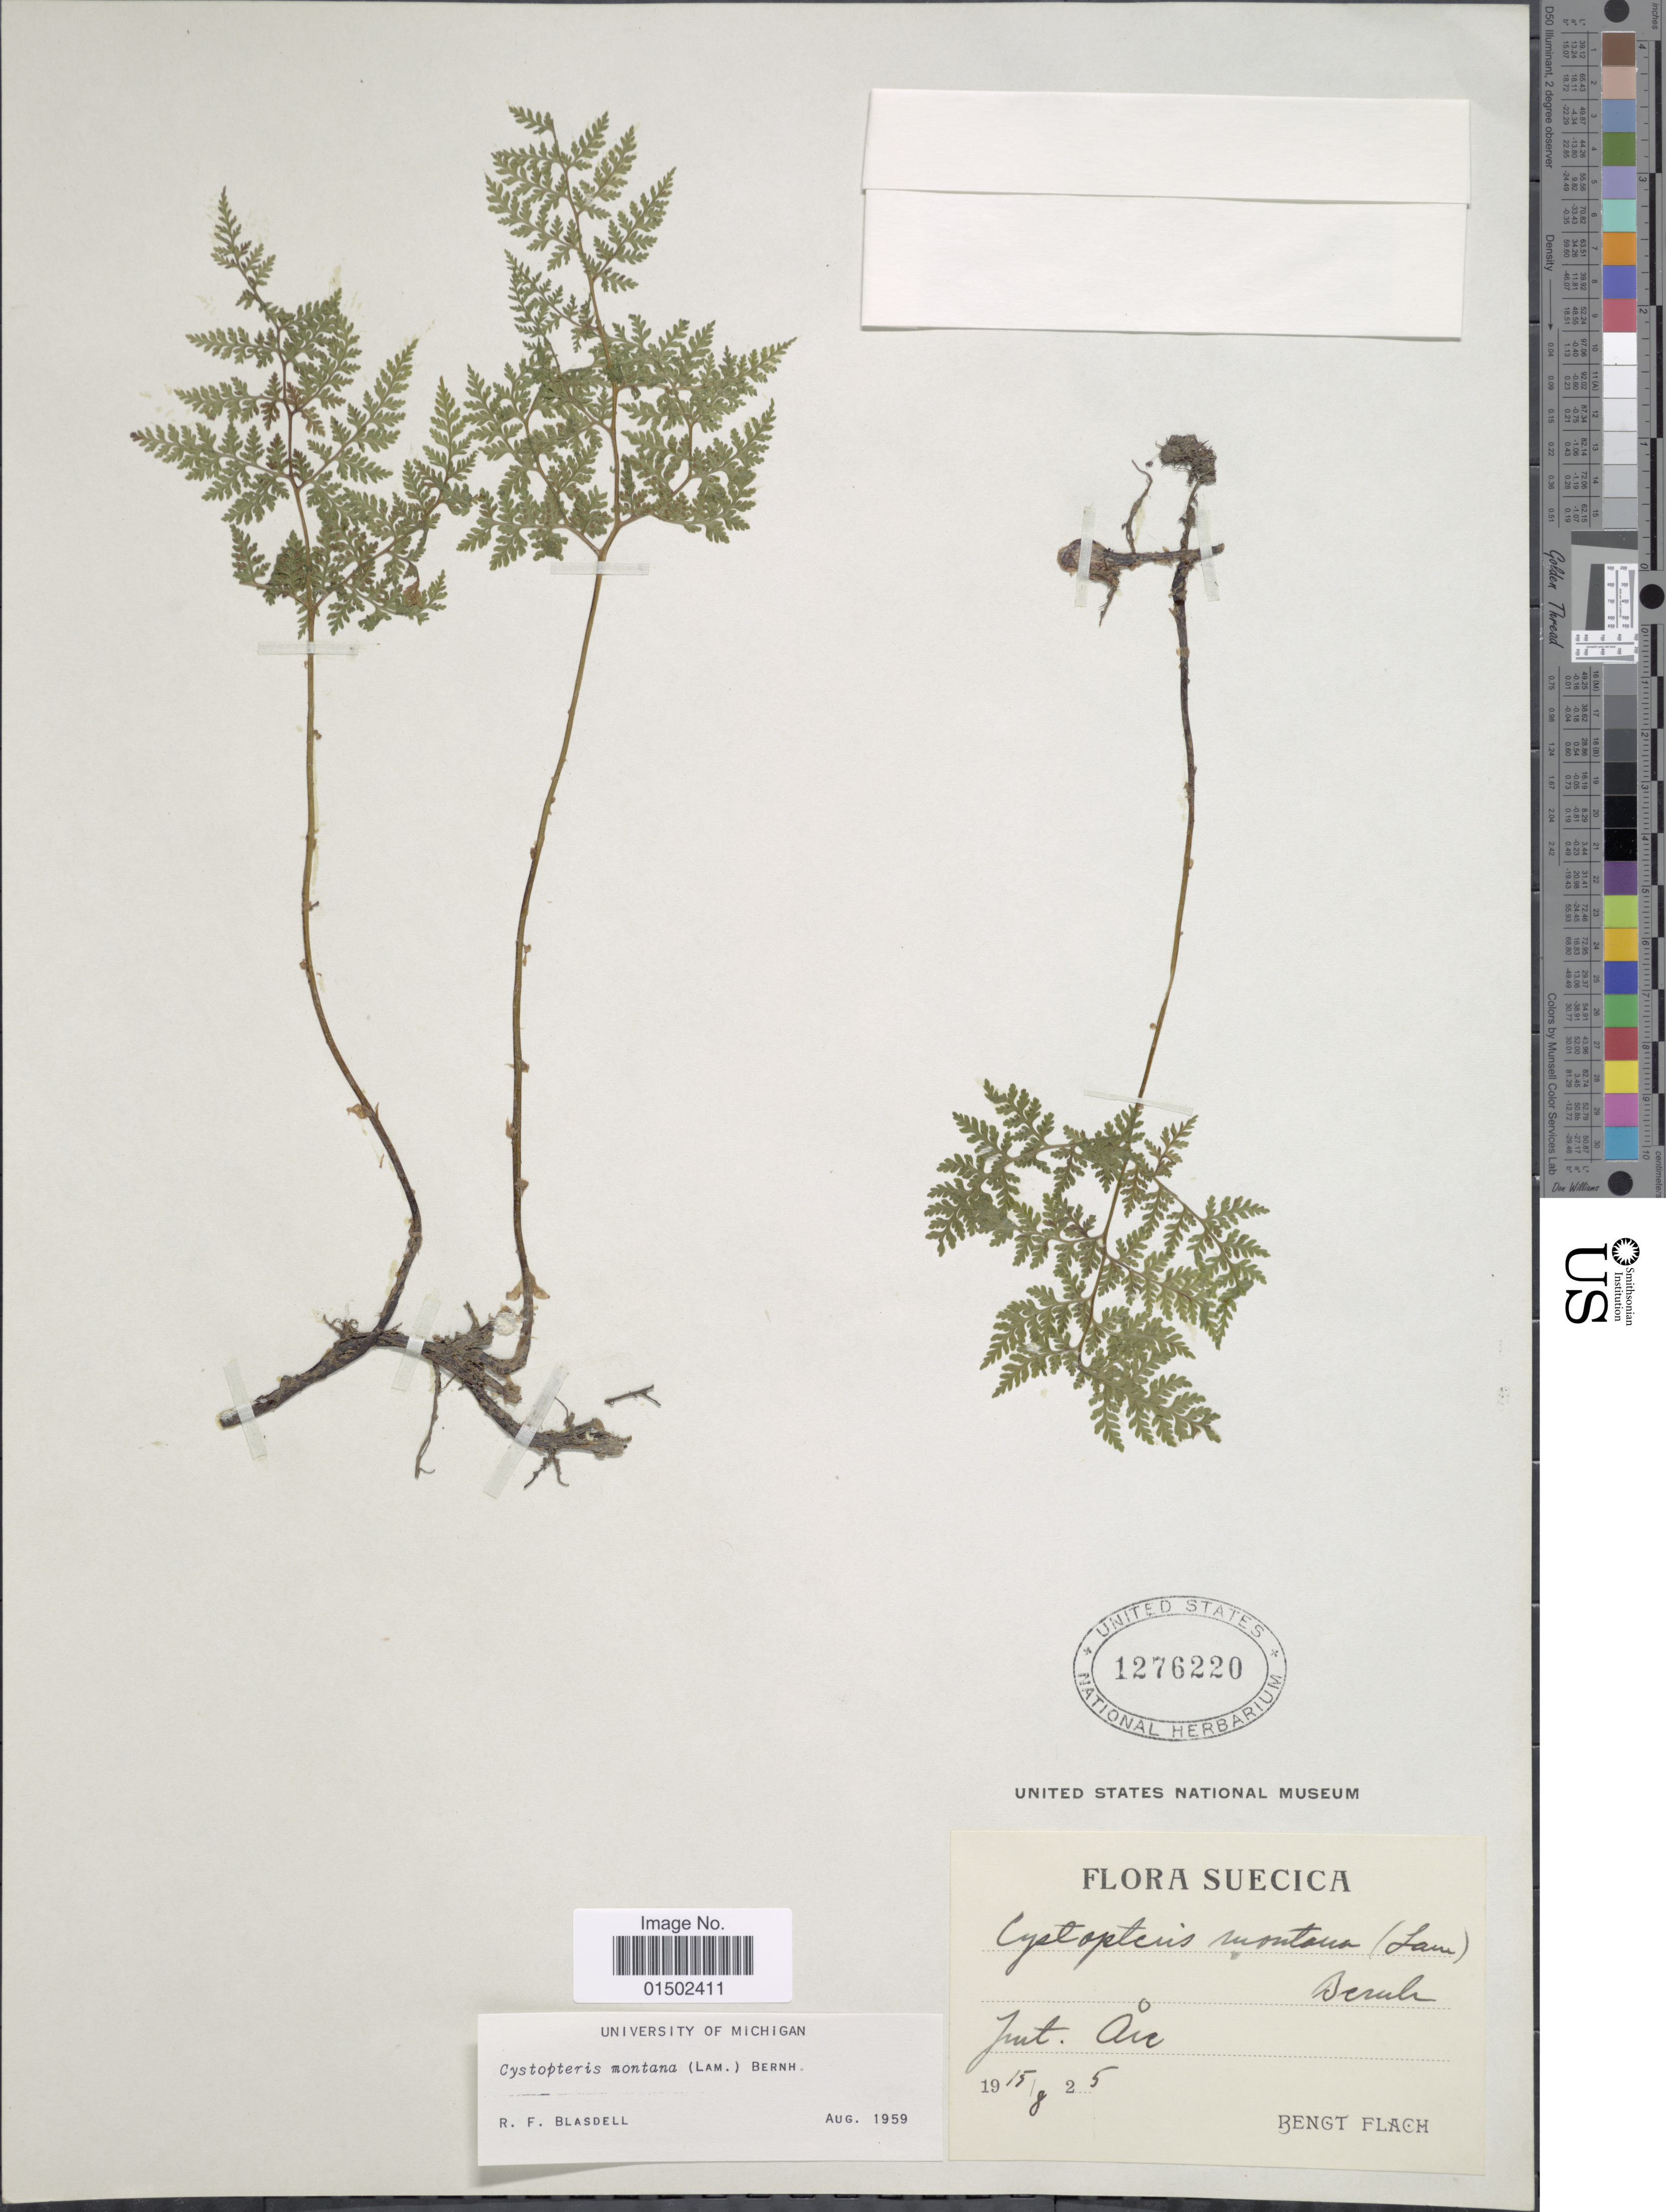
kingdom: Plantae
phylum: Tracheophyta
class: Polypodiopsida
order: Polypodiales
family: Cystopteridaceae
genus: Cystopteris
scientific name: Cystopteris montana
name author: (Lam.) Desv.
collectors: B. Flach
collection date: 1915-08-25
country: Sweden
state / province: Jämtland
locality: Åre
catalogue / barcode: US 1276220